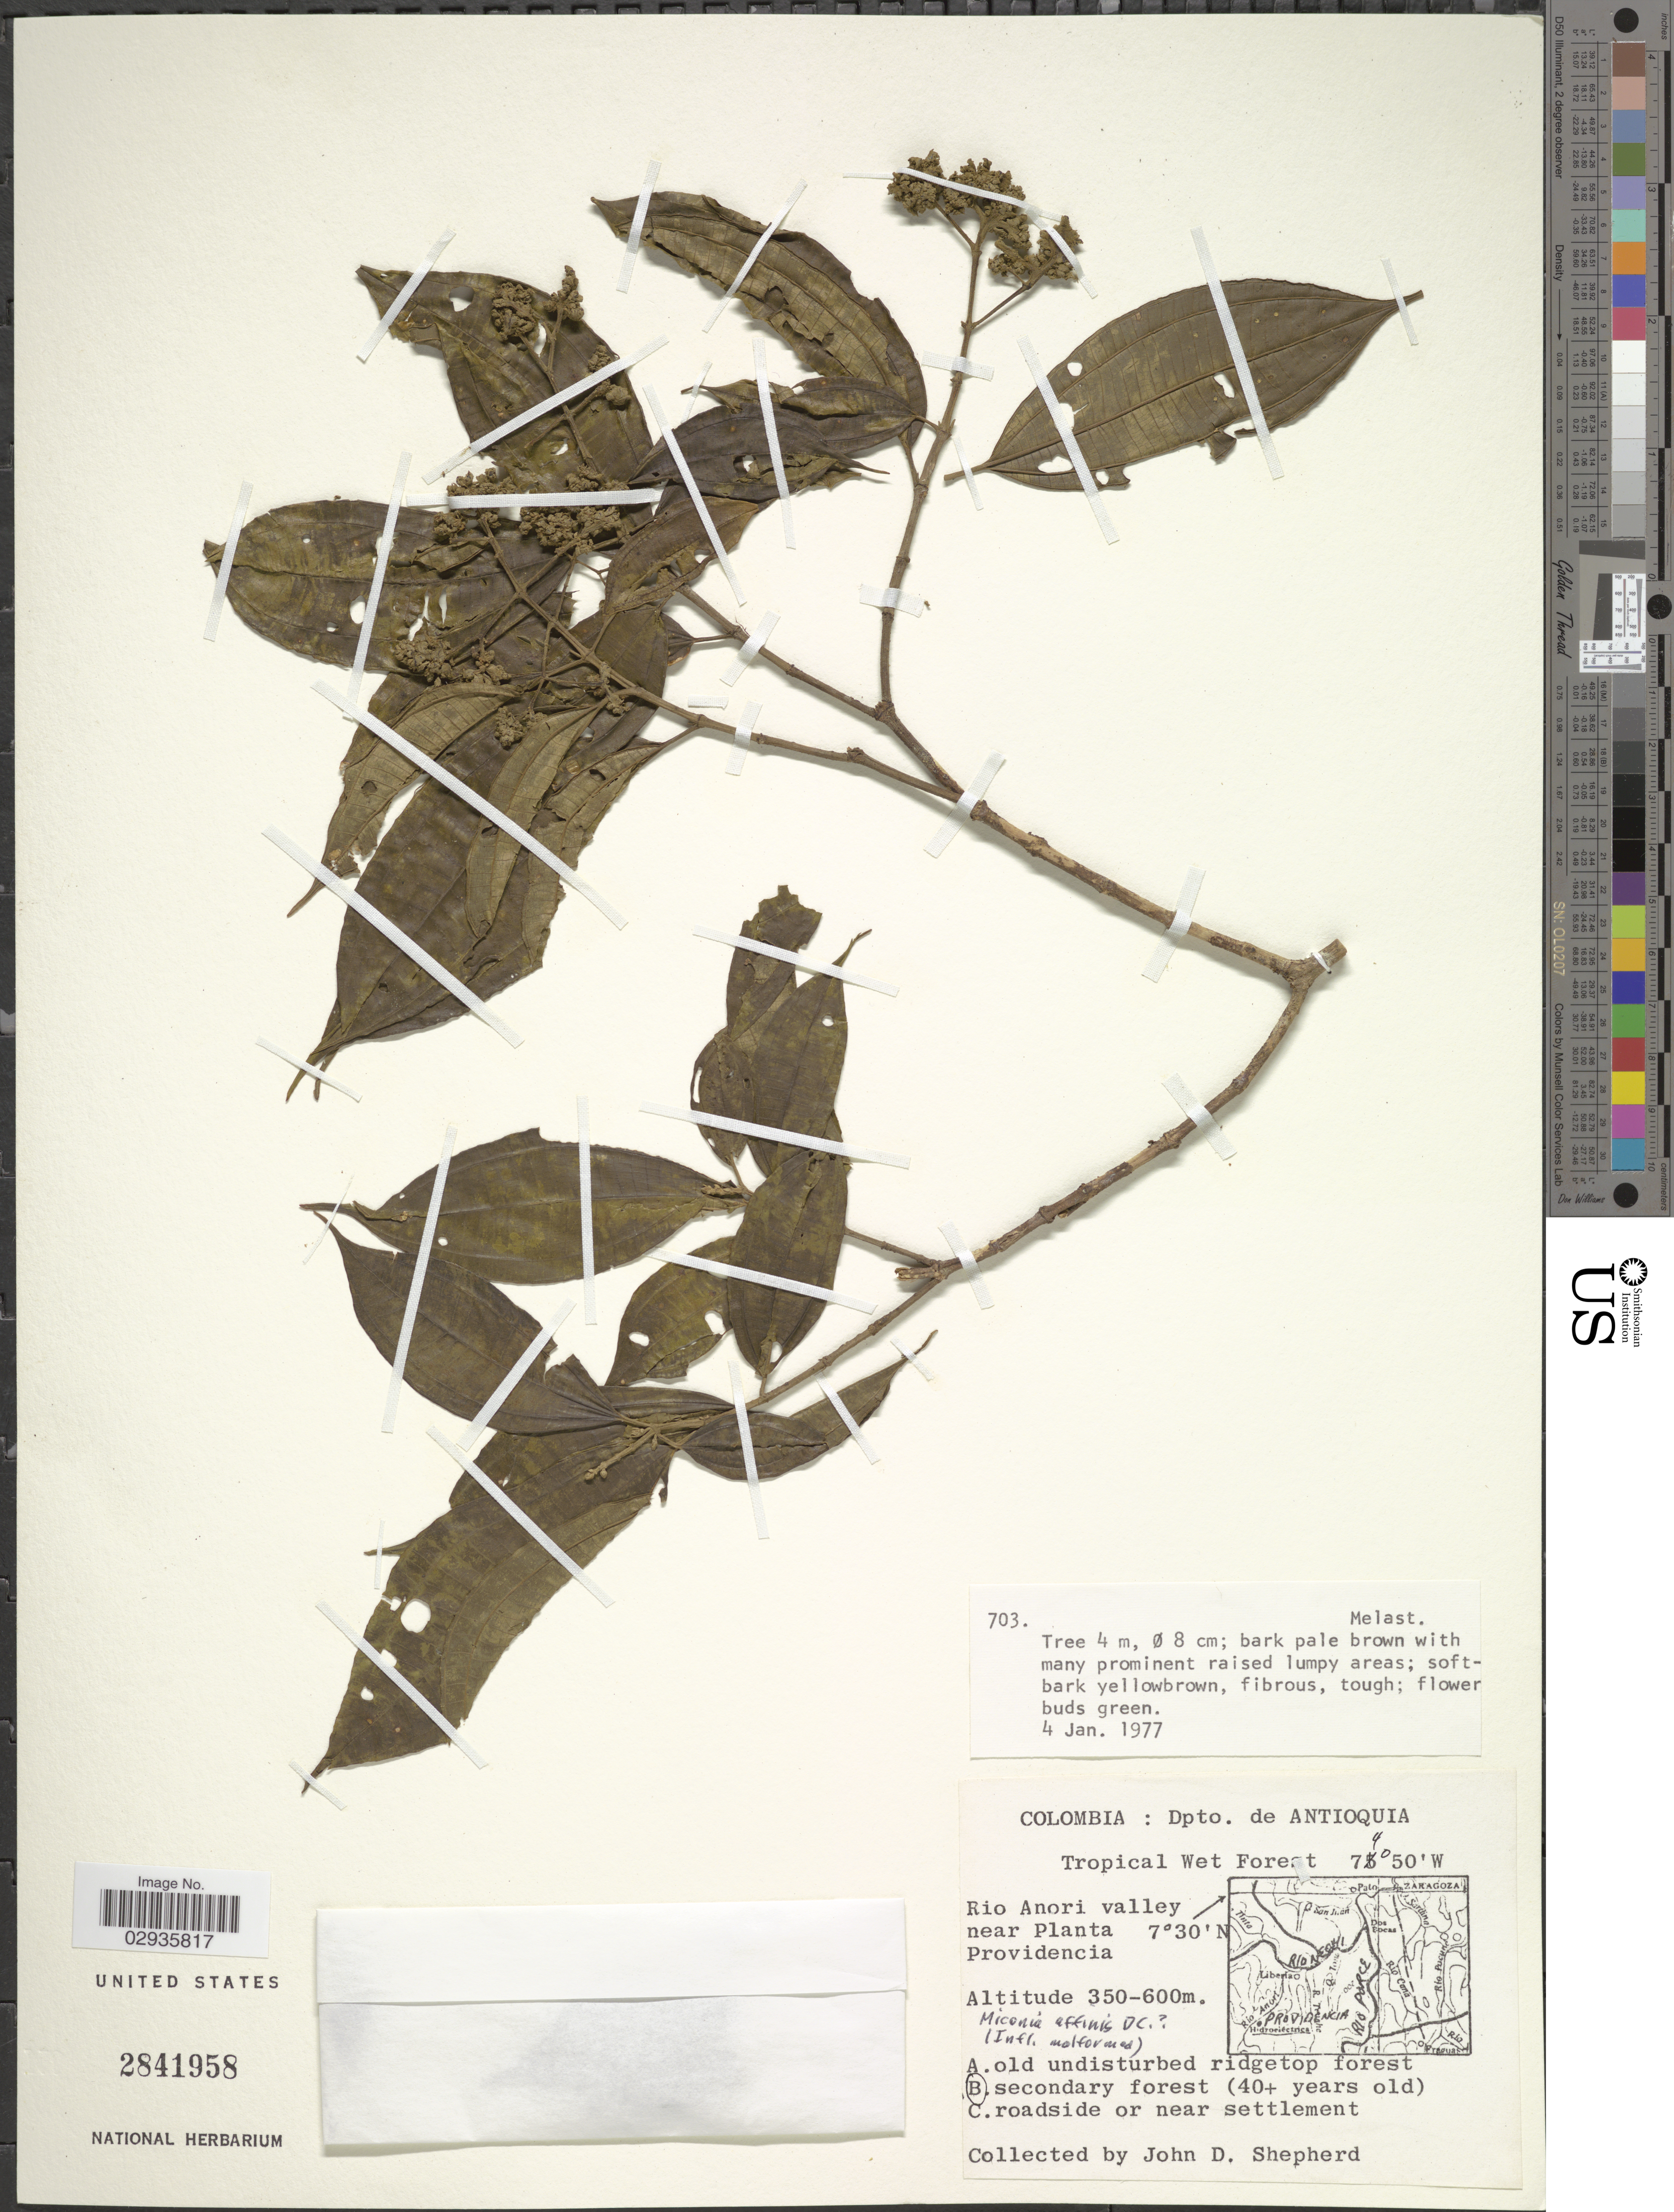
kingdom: Plantae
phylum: Tracheophyta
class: Magnoliopsida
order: Myrtales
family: Melastomataceae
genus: Miconia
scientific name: Miconia affinis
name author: DC.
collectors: J. D. Shepherd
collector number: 703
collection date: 1977-01-04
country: Colombia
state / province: Antioquia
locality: Dpto. Antioquia, Rio Anori Valley near Planta Providencia.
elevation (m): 350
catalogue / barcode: US 241958